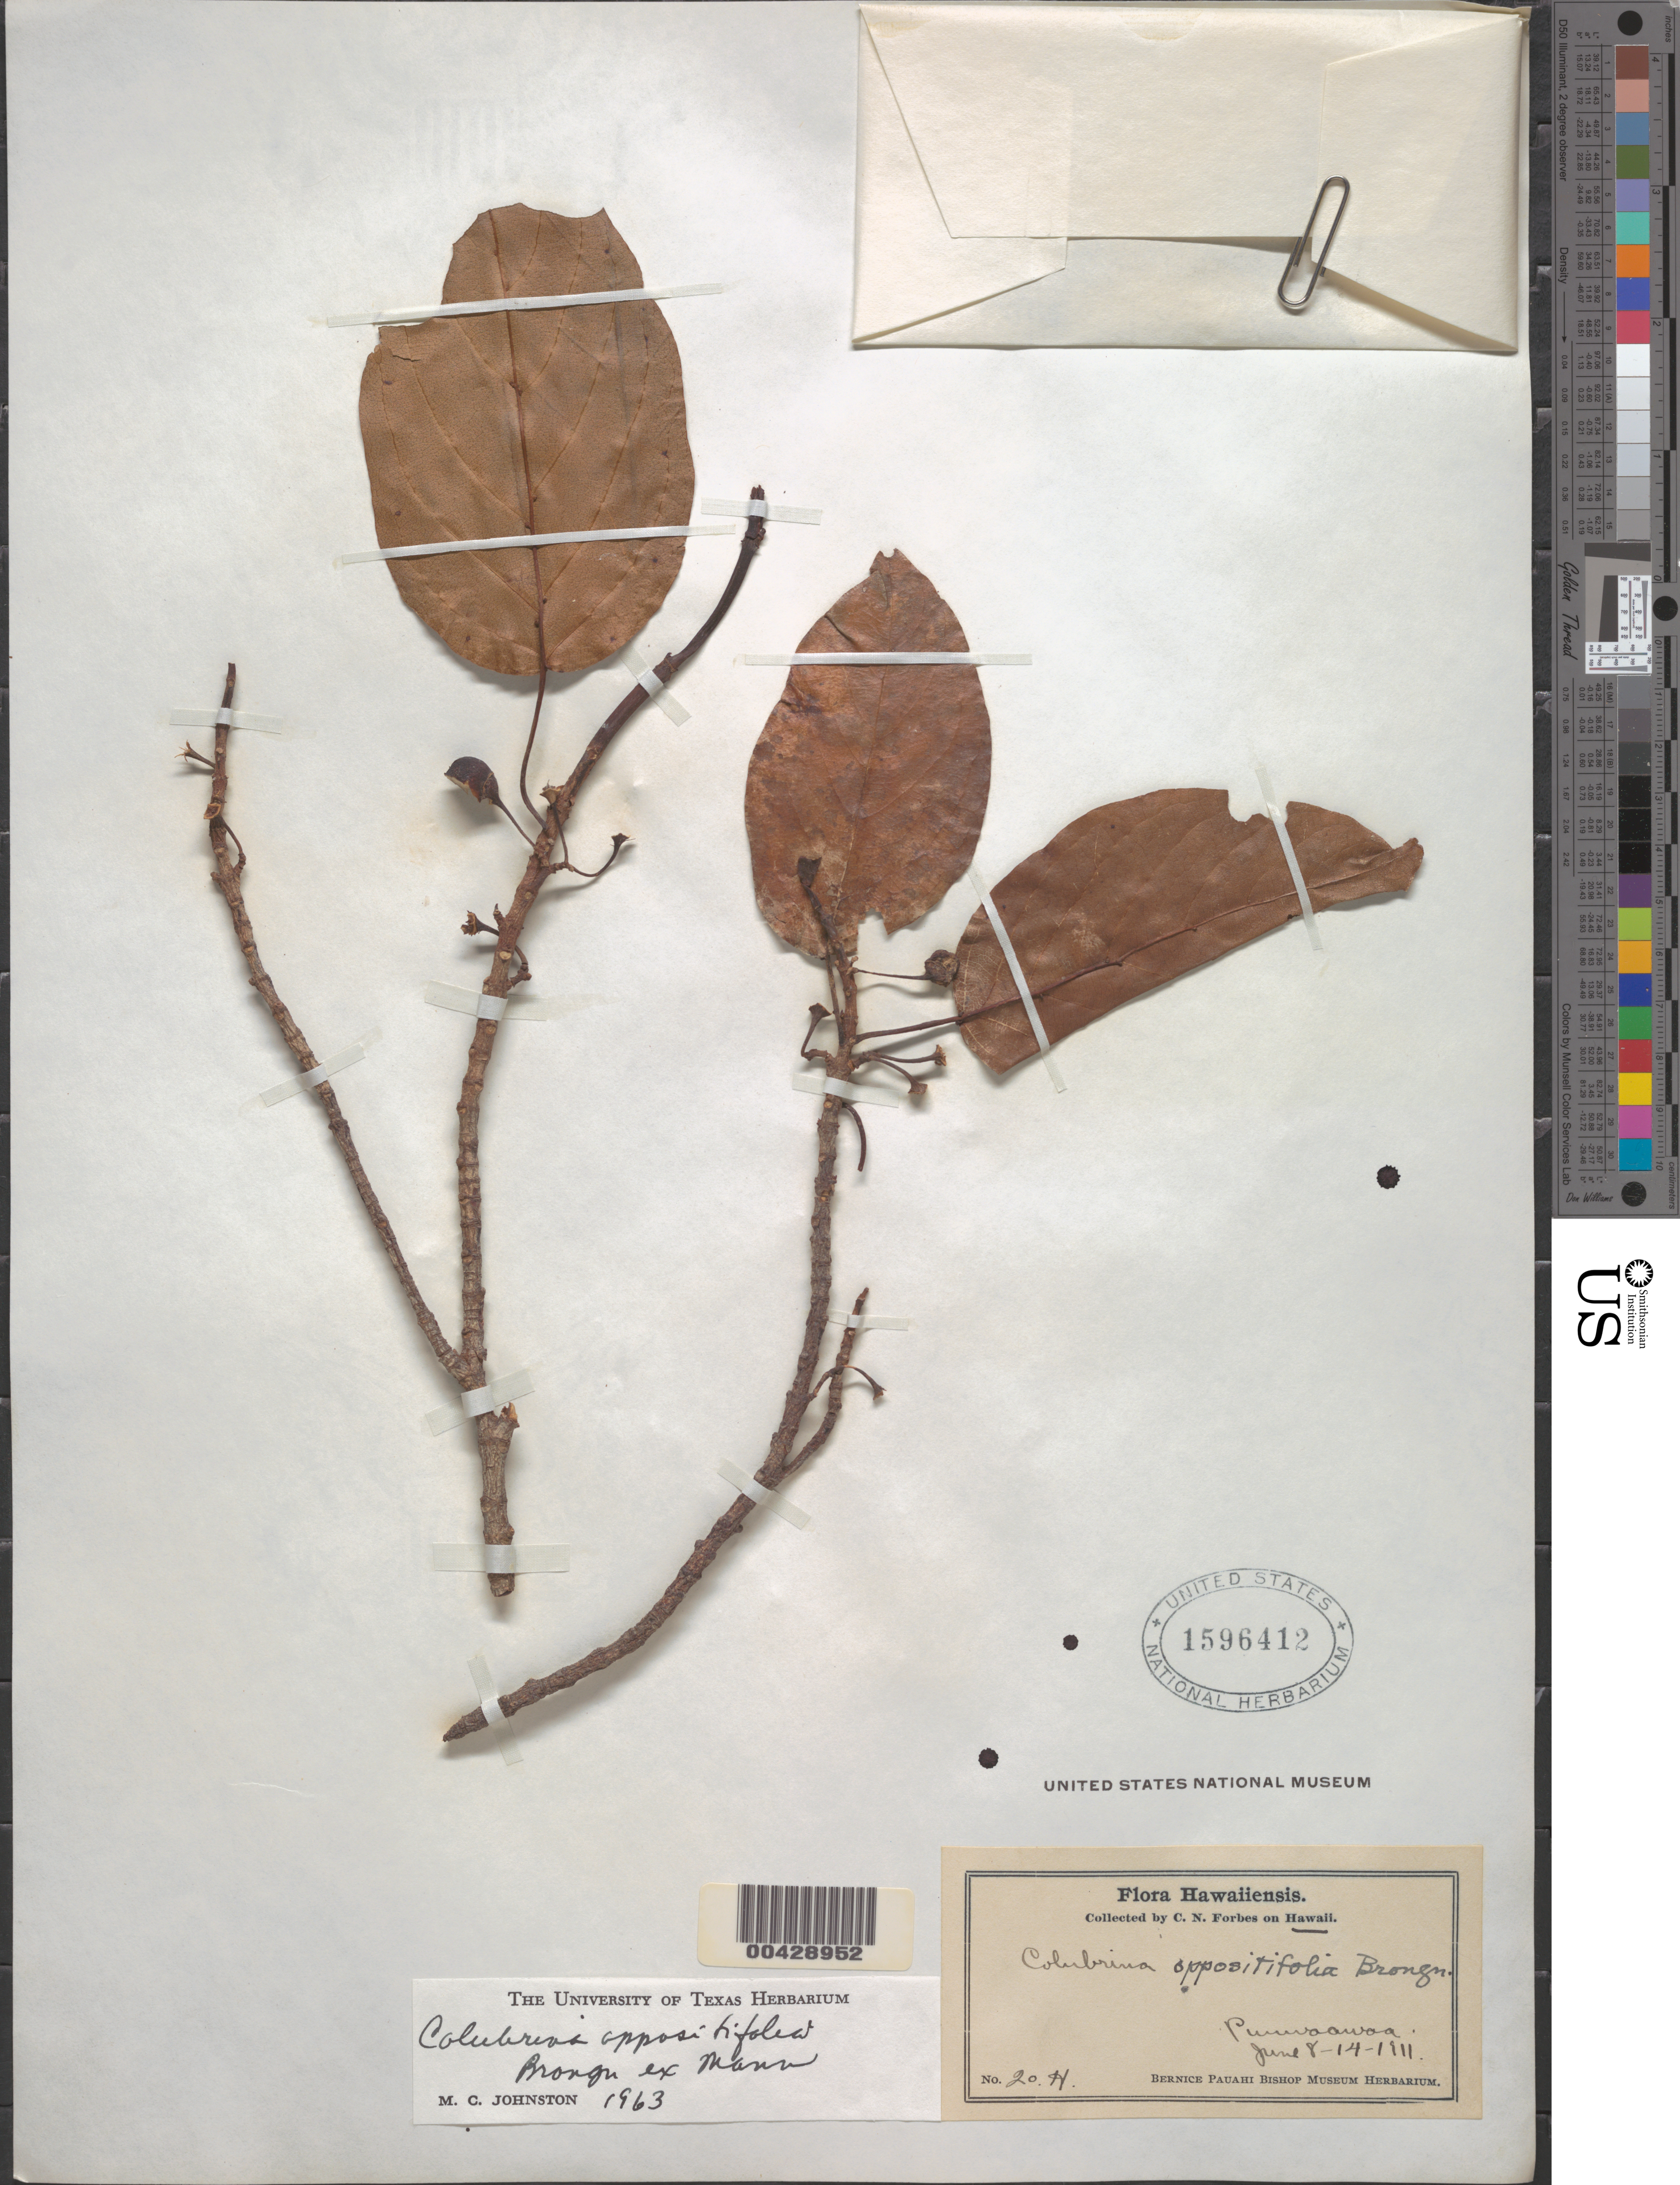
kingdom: Plantae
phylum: Tracheophyta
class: Magnoliopsida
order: Rosales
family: Rhamnaceae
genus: Colubrina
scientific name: Colubrina oppositifolia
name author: Brongn. ex H. Mann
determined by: Johnston, Marshall C.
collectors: C. N. Forbes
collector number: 20.H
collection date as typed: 8 Jun 1911 to 14 Jun 1911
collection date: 1911-06-08/1911-06-14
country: United States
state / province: Hawaii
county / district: Hawaii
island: Hawaii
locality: Puuwaawaa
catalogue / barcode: US 1596412